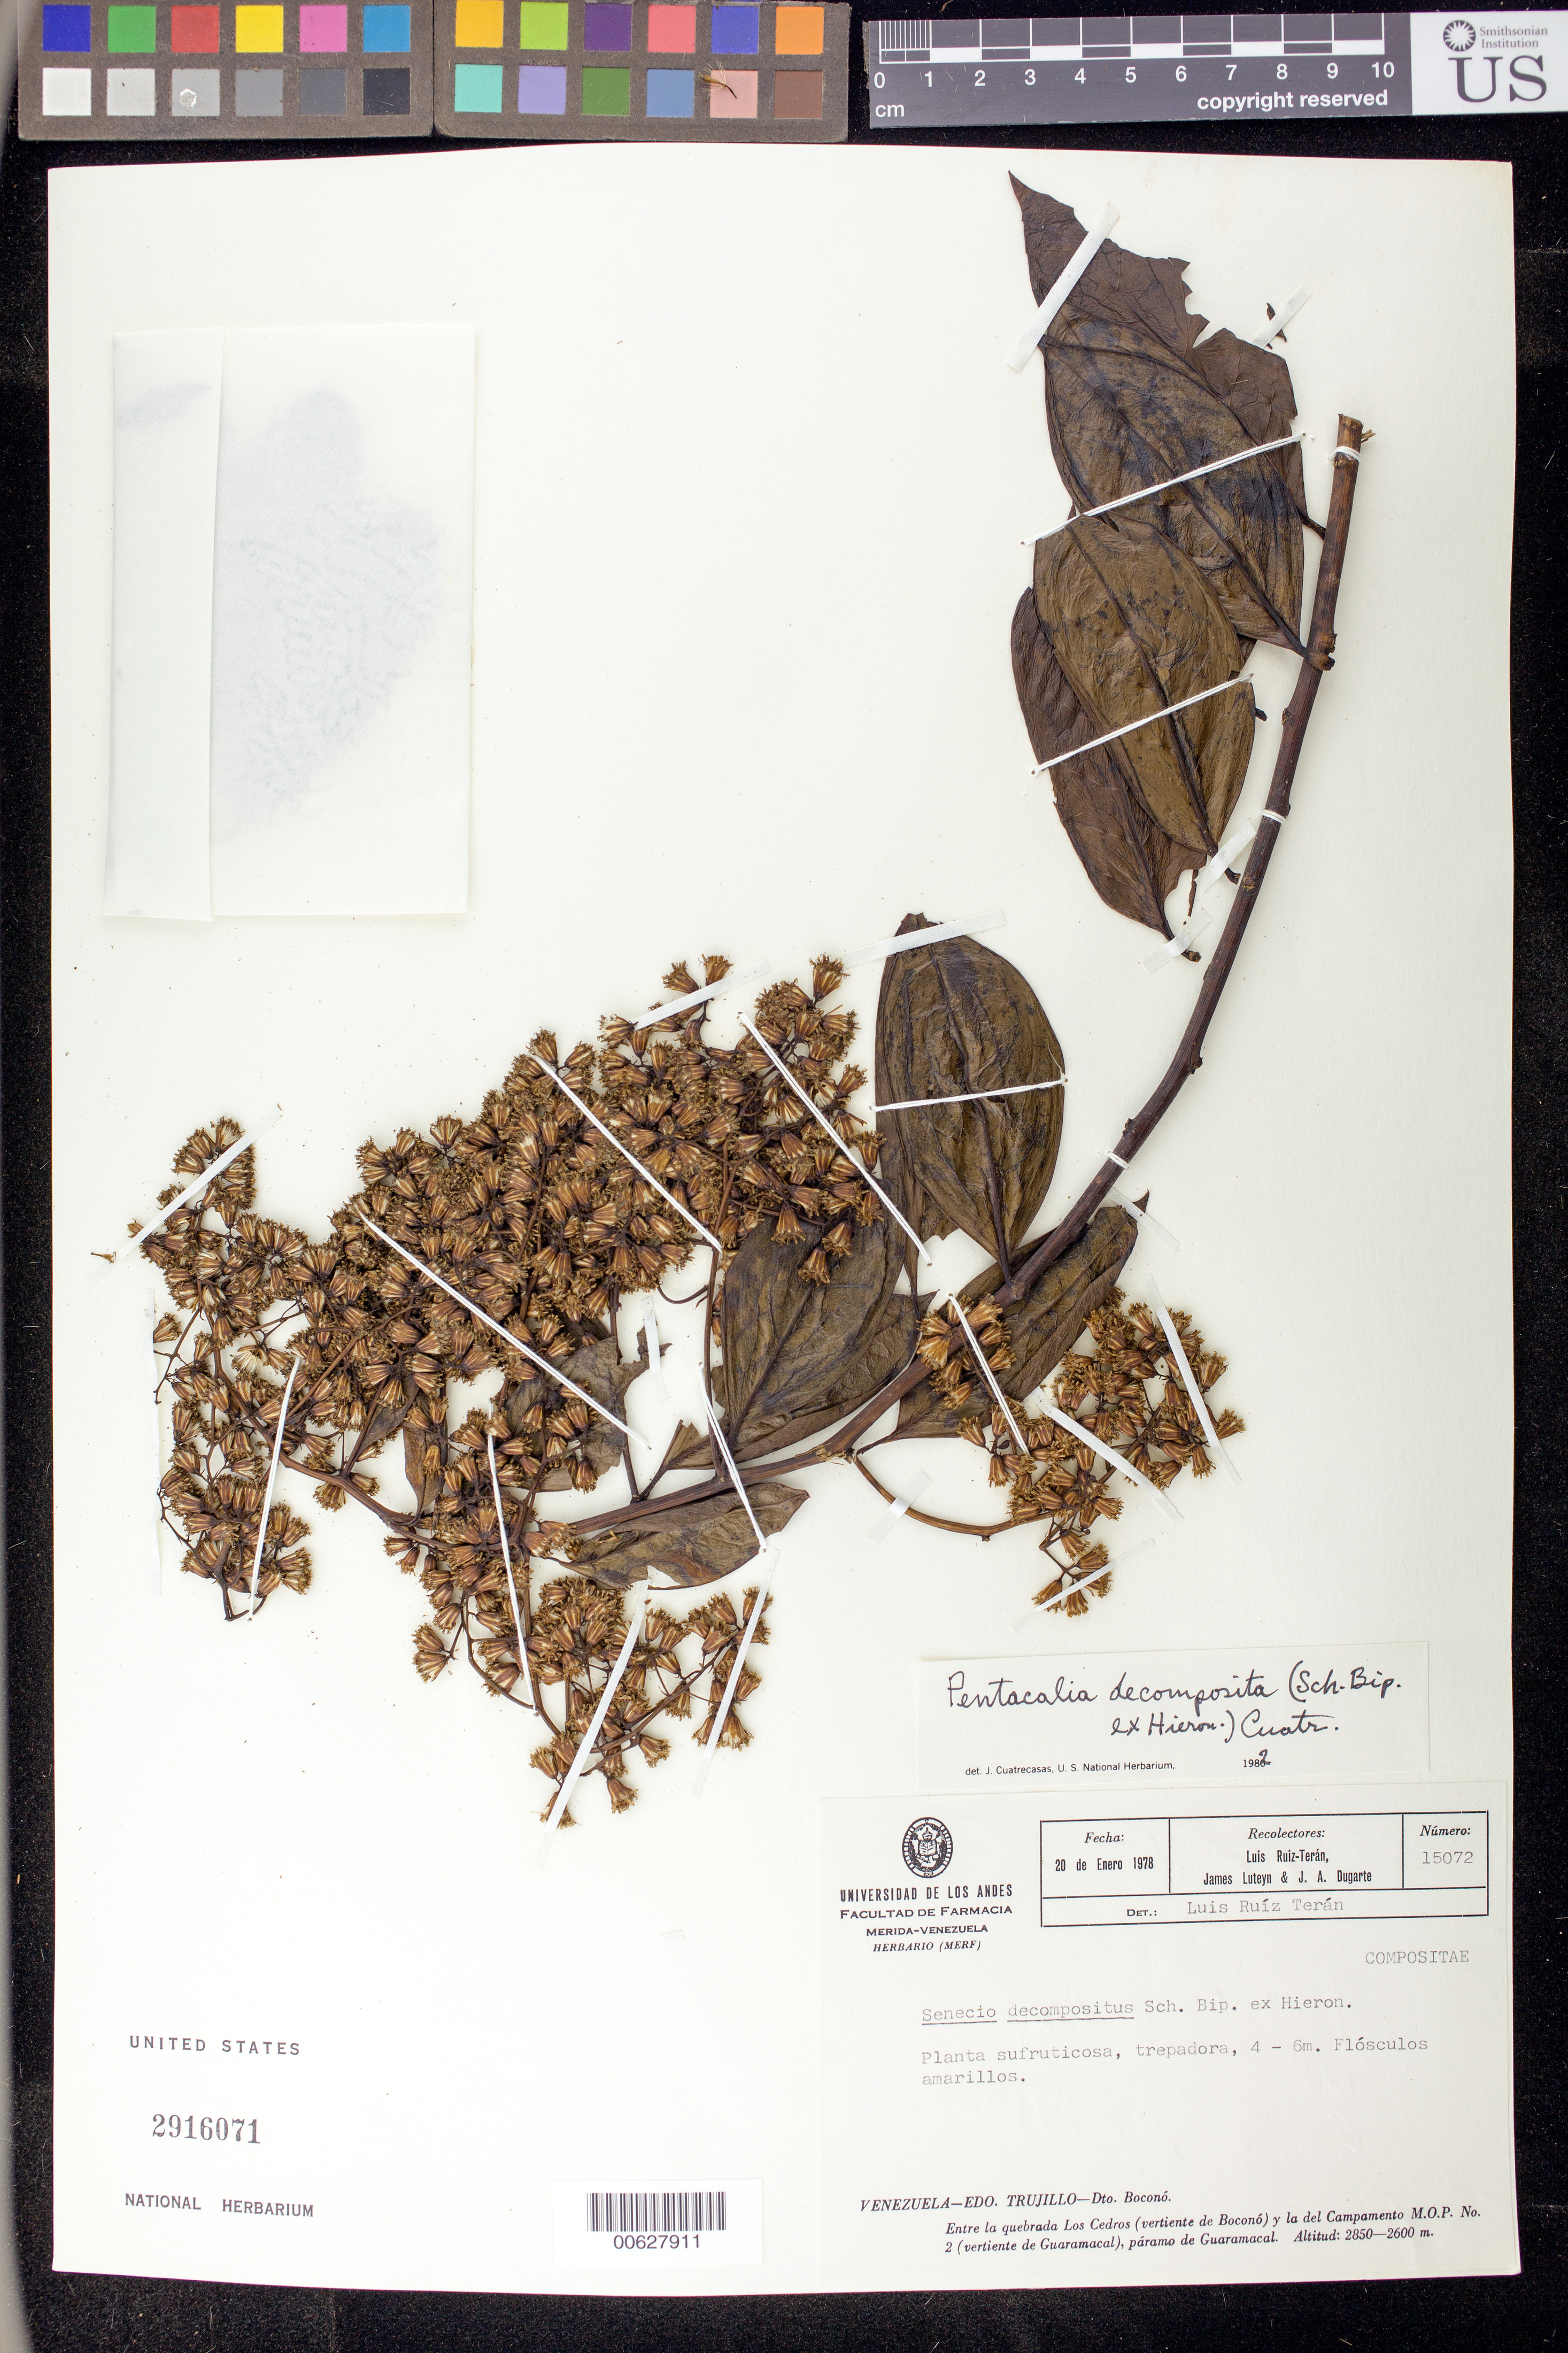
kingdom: Plantae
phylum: Tracheophyta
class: Magnoliopsida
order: Asterales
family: Asteraceae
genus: Pentacalia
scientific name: Pentacalia decomposita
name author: (Sch. Bip. ex Hieron.) Cuatrec.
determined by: Cuatrecasas, J.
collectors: L. E. Ruíz-Terán, J. L. Luteyn & J. Dugarte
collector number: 15072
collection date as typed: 20 Jan 1978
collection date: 1978-01-20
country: Venezuela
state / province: Trujillo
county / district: Boconó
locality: Entre la quebrada Los Cedros (vertiente de Boconó) y la del Campamento M.O.P. No. 2 (vertiente de Guaramacal), Páramo de Guaramacal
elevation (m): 2600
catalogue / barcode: US 2916071